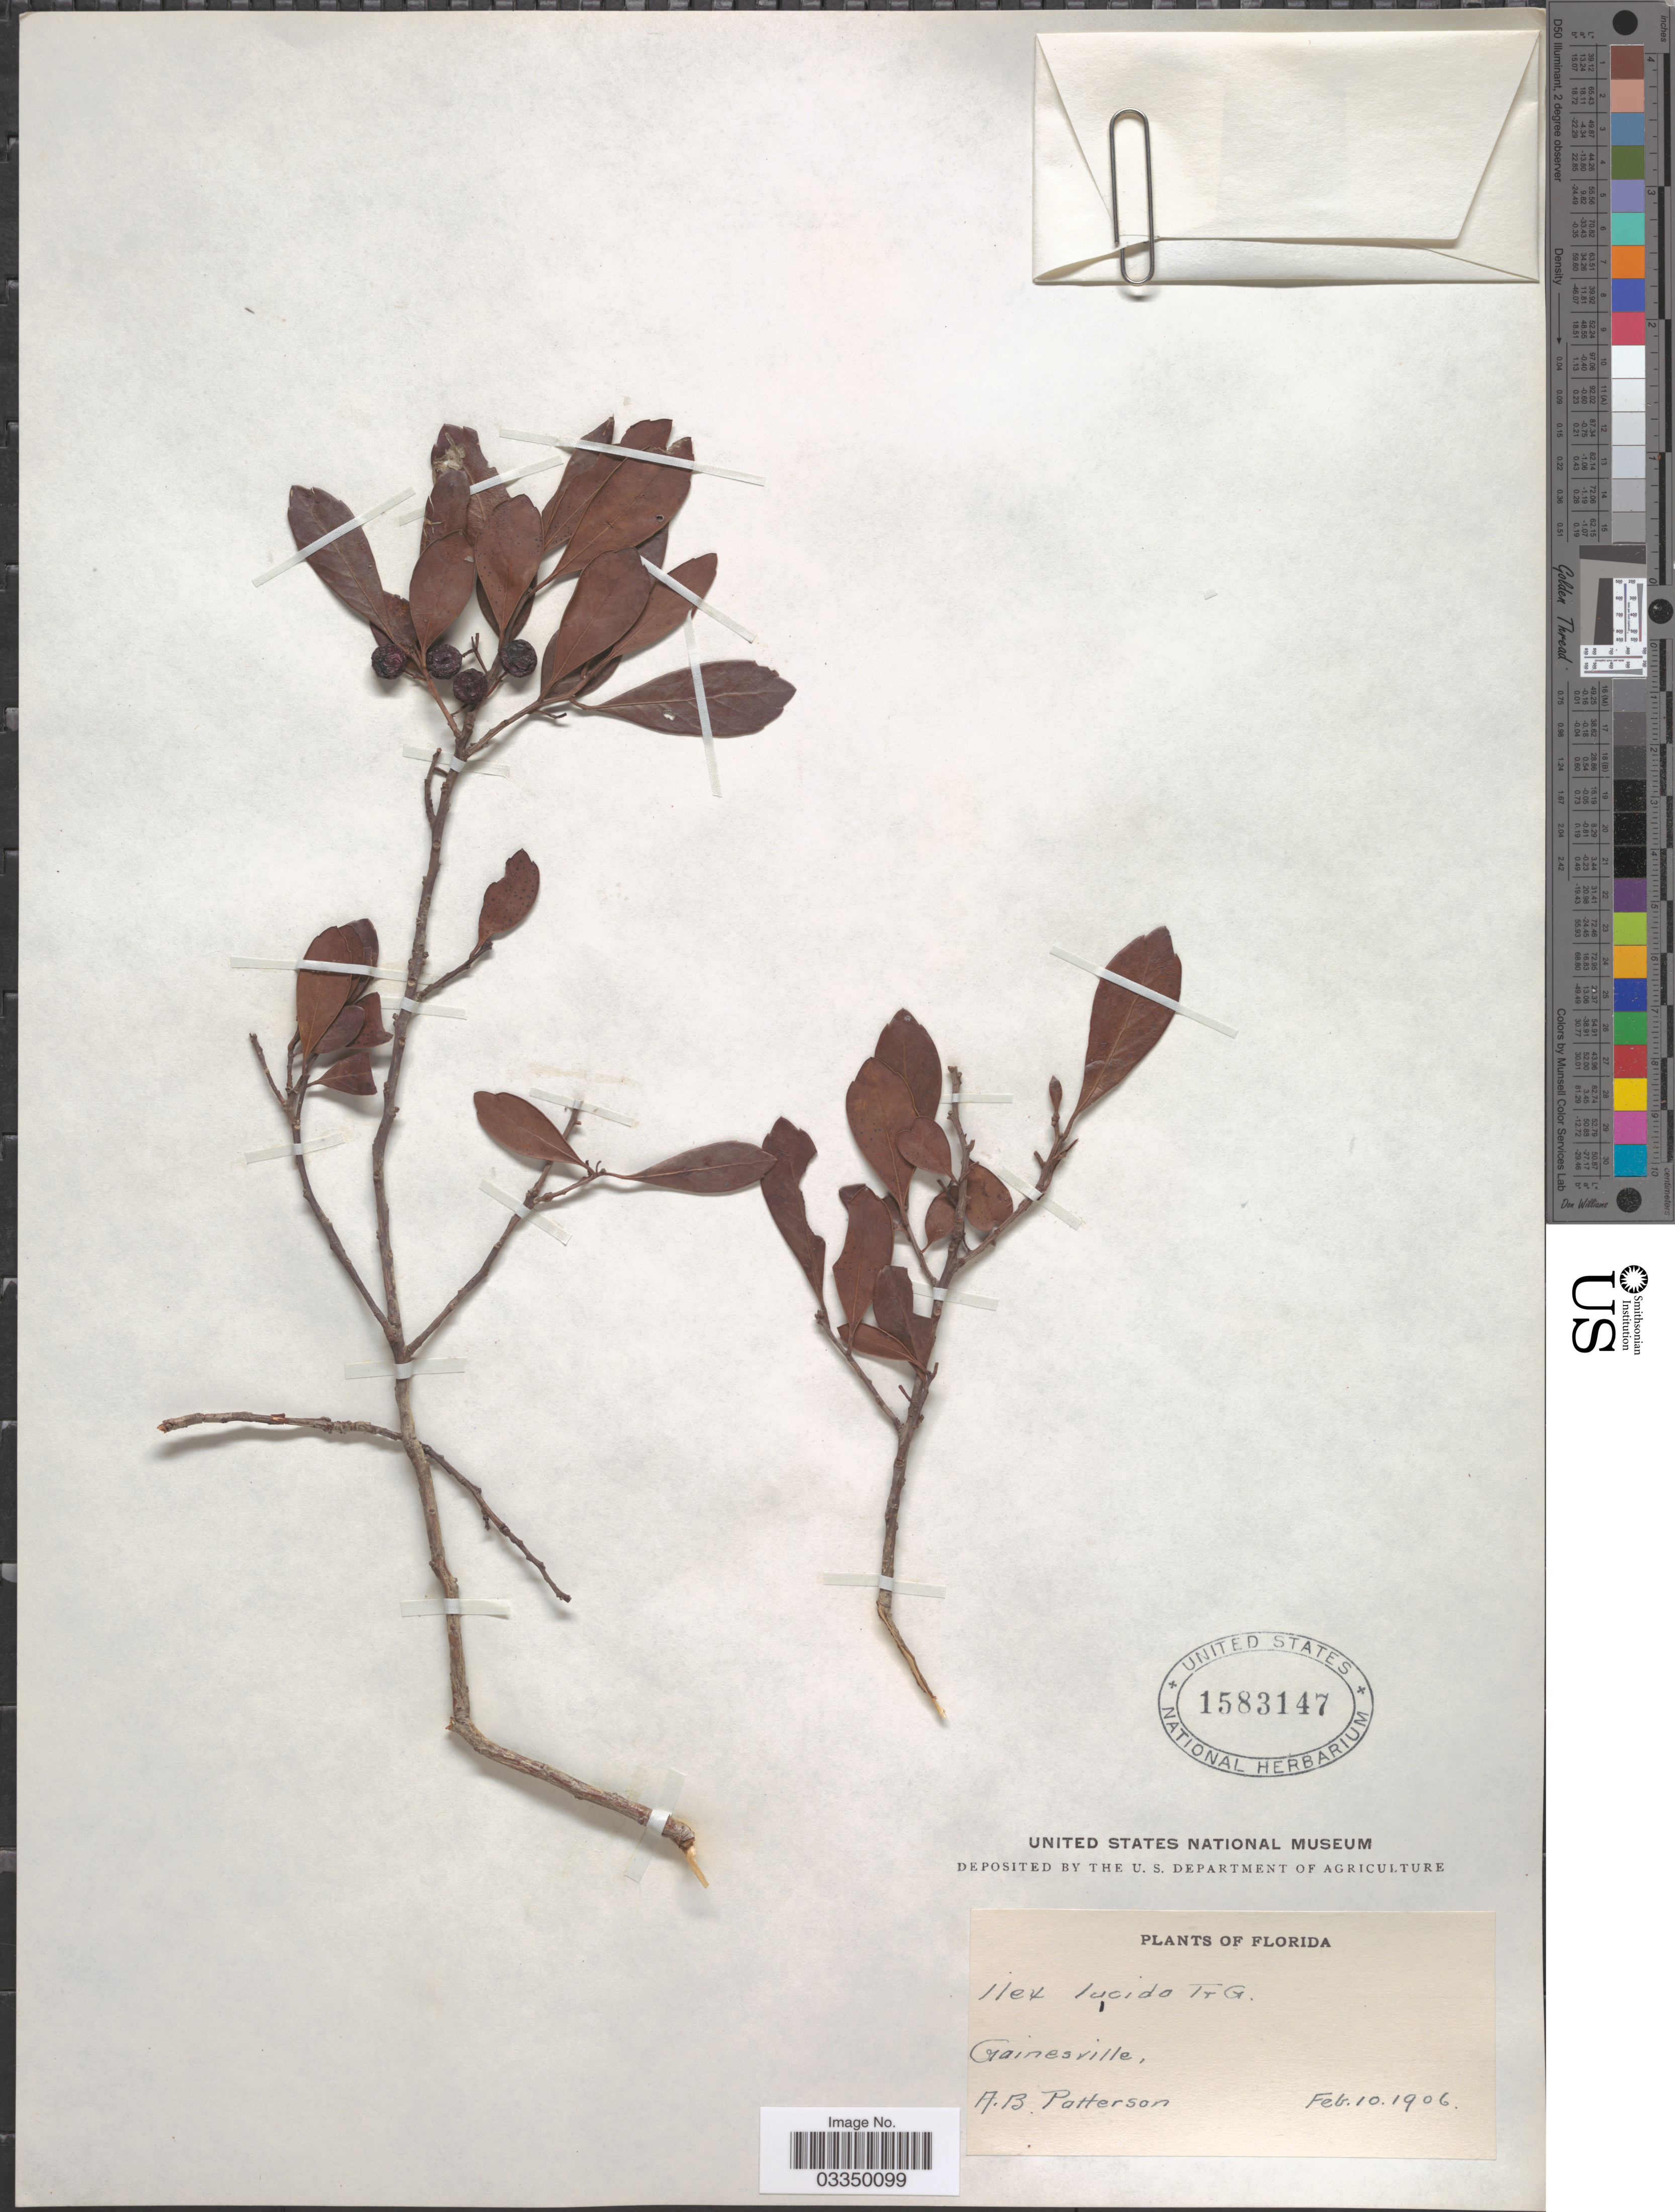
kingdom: Plantae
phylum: Tracheophyta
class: Magnoliopsida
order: Aquifoliales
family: Aquifoliaceae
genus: Ilex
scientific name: Ilex lucida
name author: Torr. & A. Gray ex S. Watson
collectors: A. Patterson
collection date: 1906-02-10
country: United States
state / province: Florida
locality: Gainesville.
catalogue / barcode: US 1583147